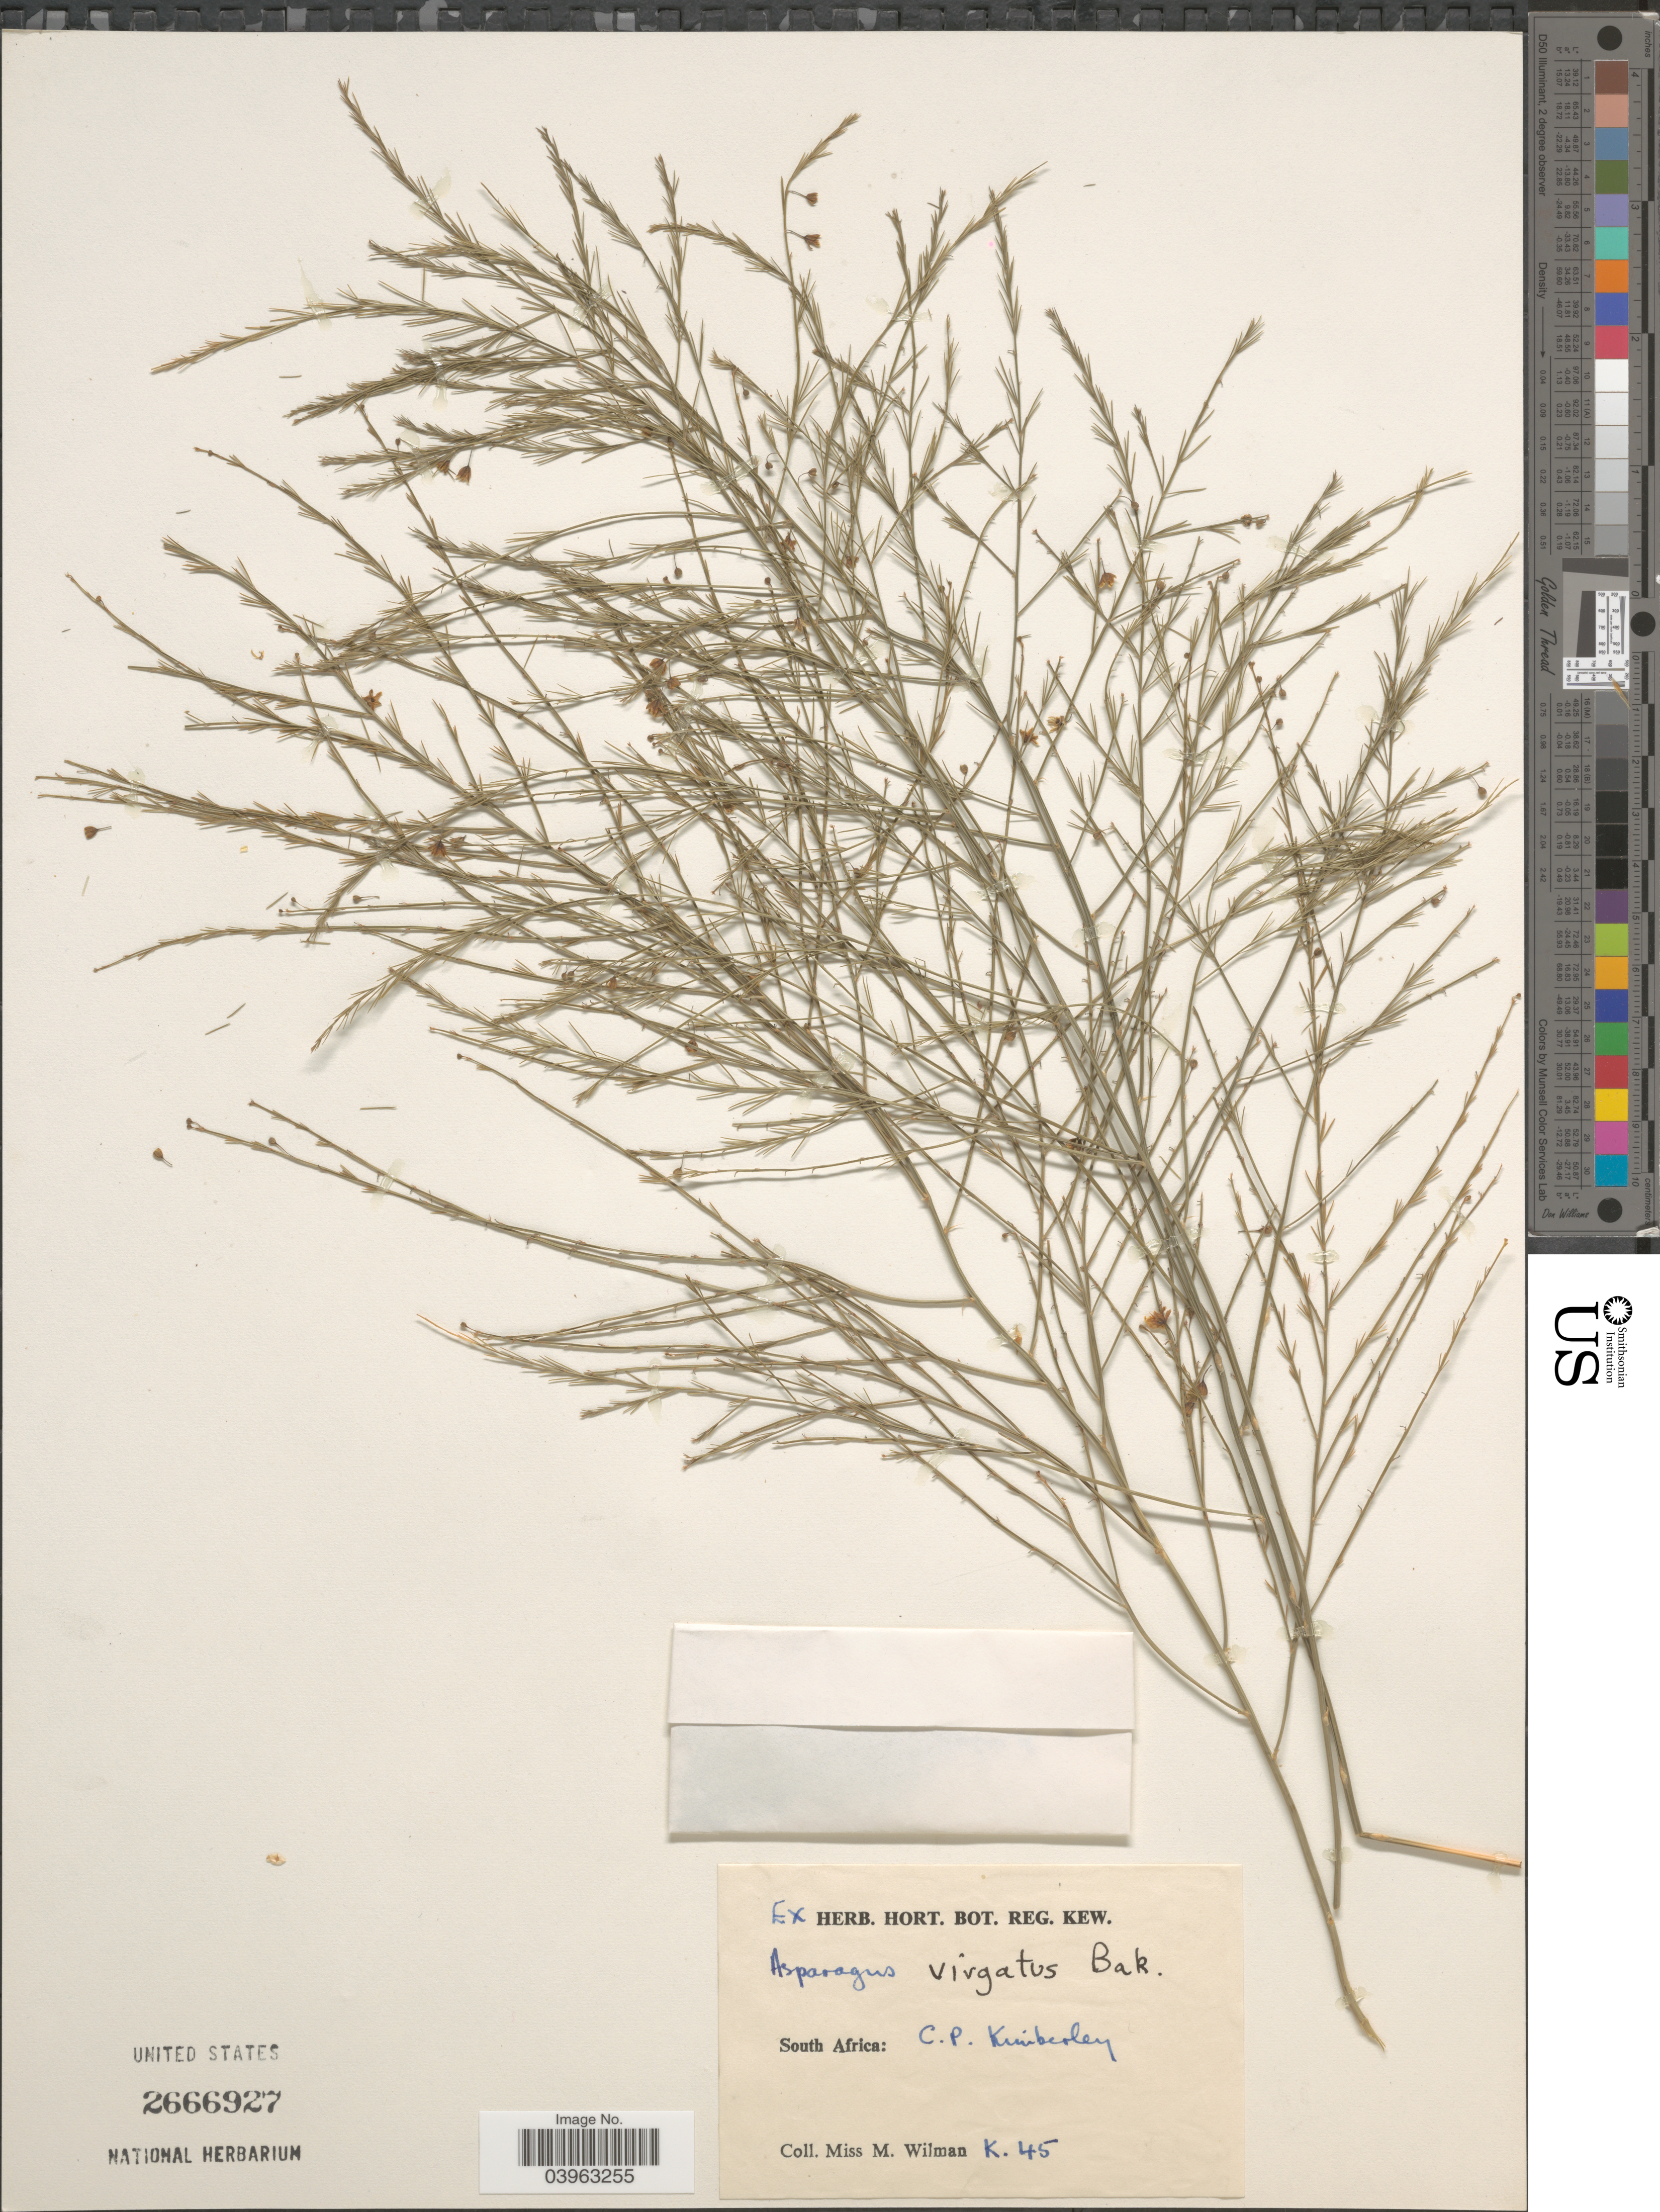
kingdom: Plantae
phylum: Tracheophyta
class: Liliopsida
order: Asparagales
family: Asparagaceae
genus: Asparagus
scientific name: Asparagus virgatus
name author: Baker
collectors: M. Wilman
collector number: K45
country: South Africa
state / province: Northern Cape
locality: C. P. Kimberley.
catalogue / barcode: US 2666927